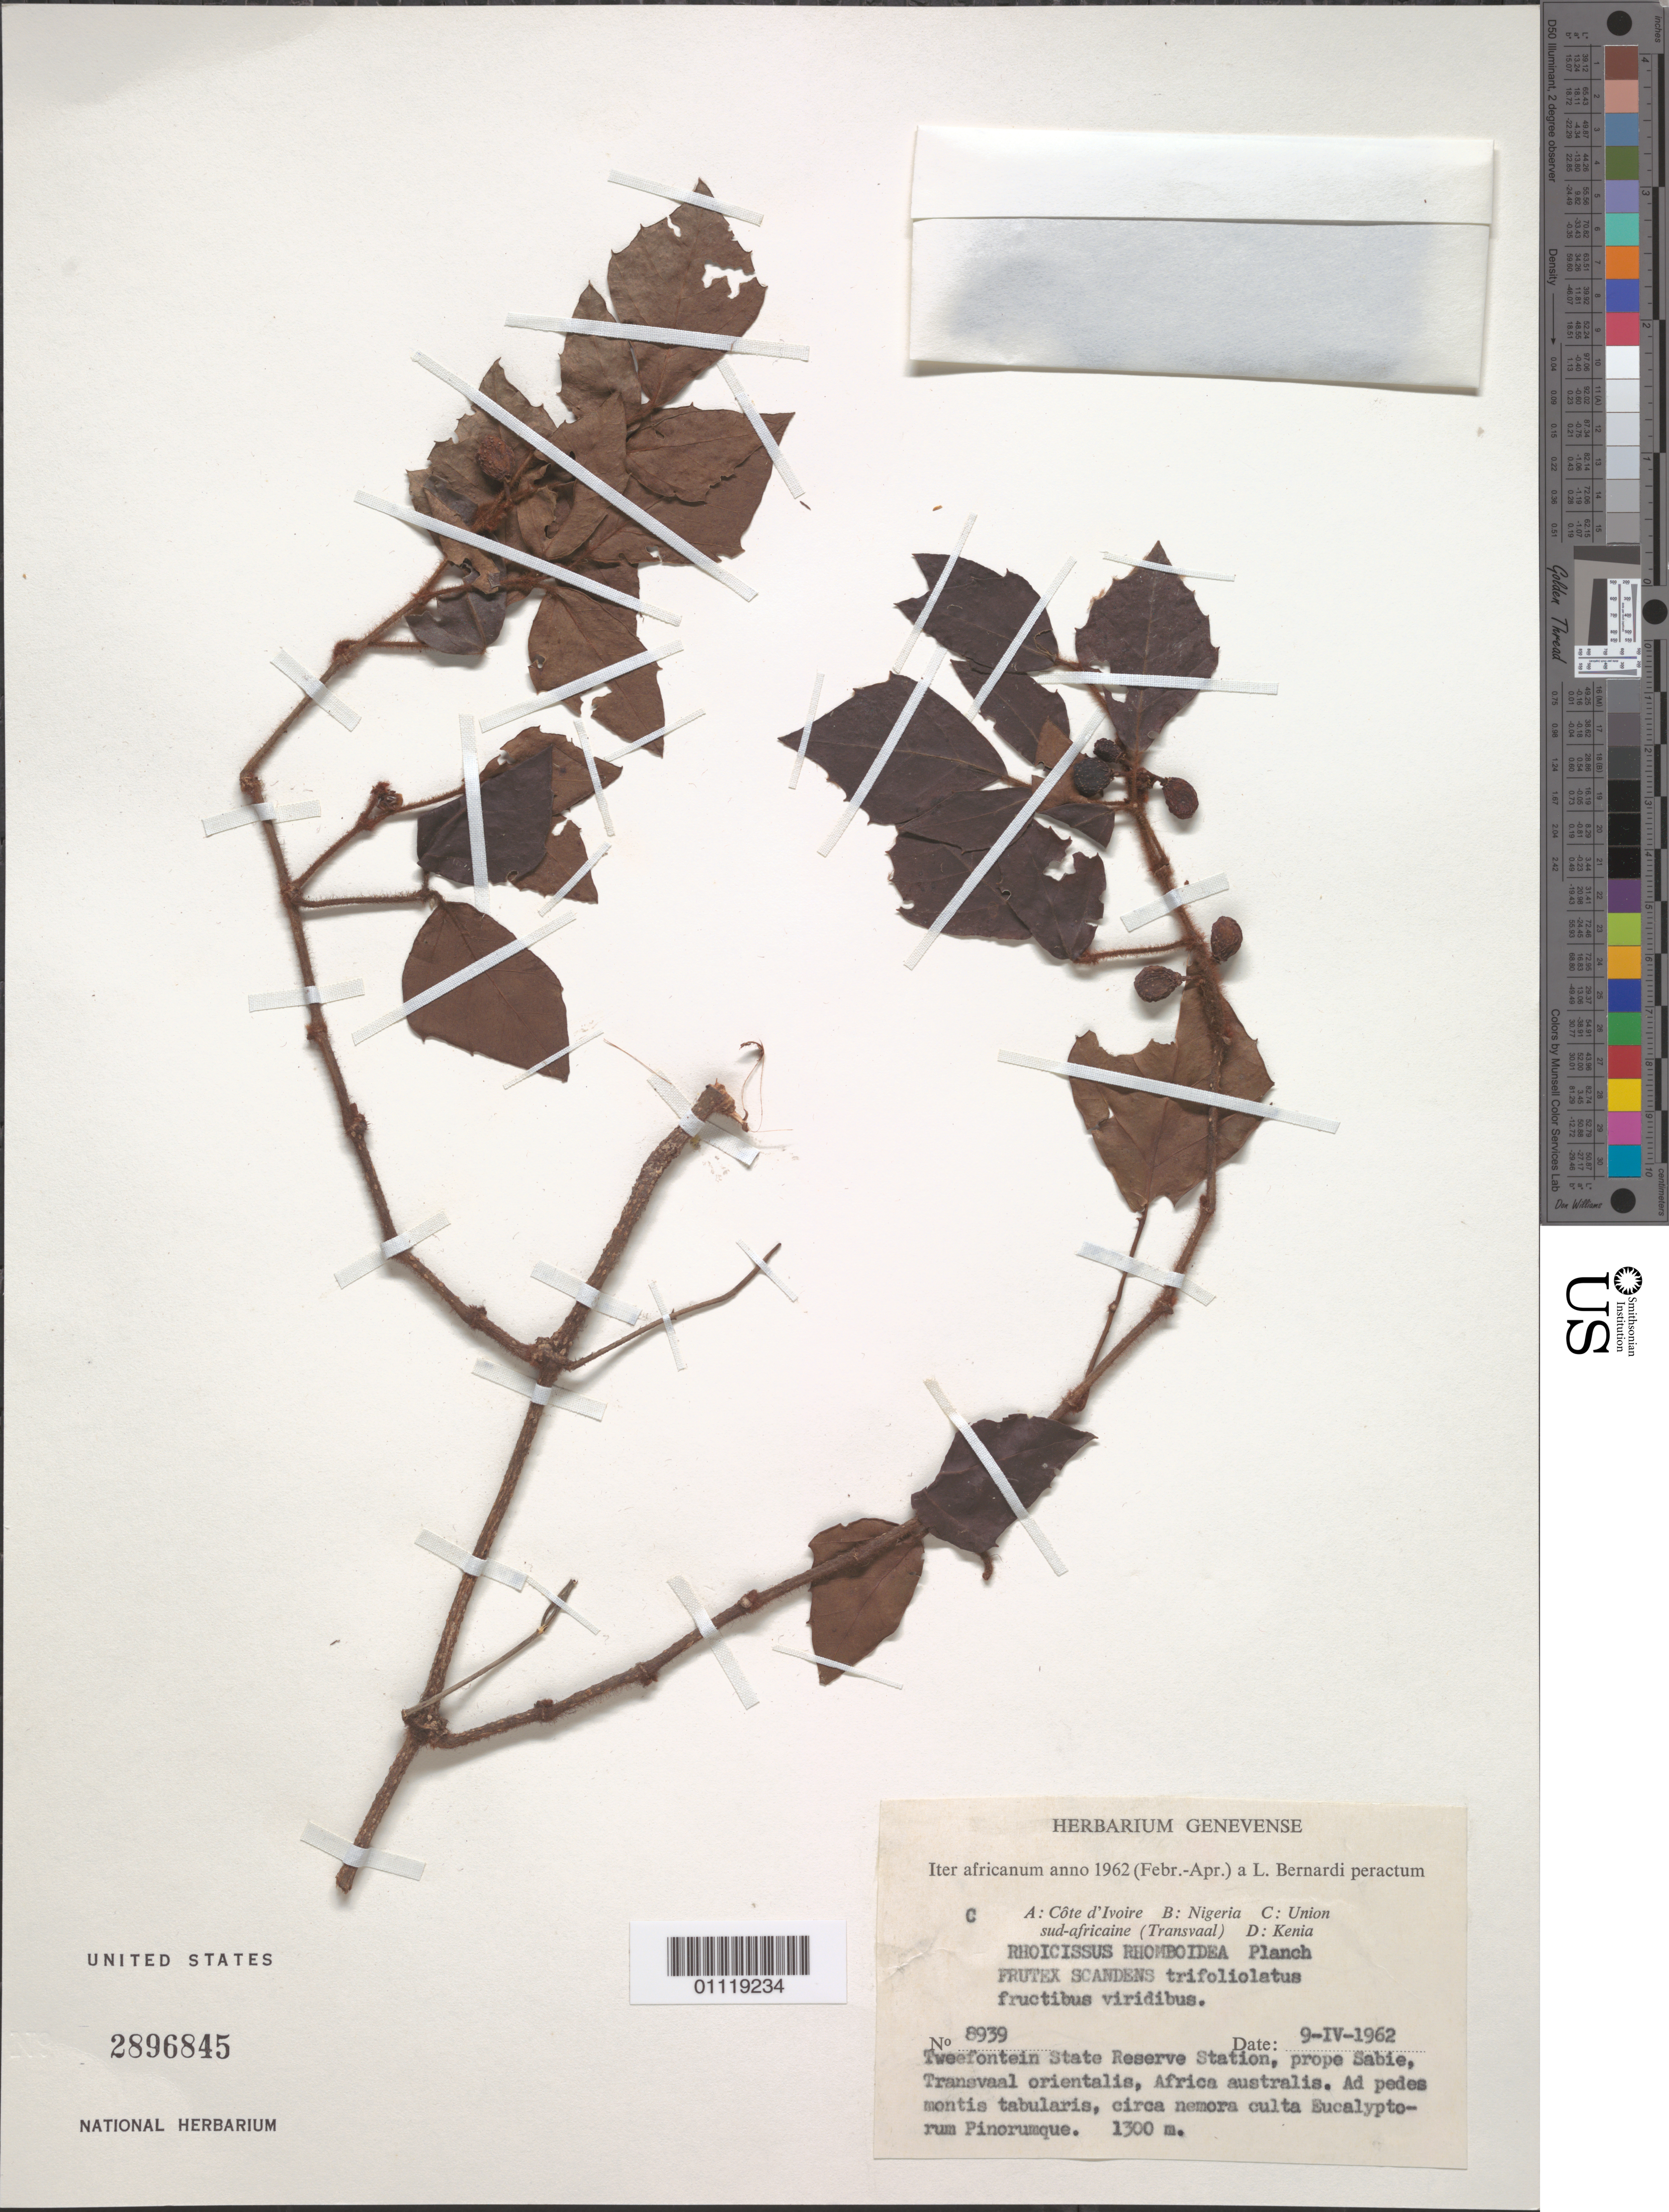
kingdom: Plantae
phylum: Tracheophyta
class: Magnoliopsida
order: Vitales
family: Vitaceae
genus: Rhoicissus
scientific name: Rhoicissus rhomboidea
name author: Planch.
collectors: A. L. Bernardi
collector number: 8939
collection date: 1962-04-09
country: South Africa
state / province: Mpumalanga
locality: Tweefontein State Reserve Station: prope Sabie. Transvaal.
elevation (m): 1300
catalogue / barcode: US 2896845